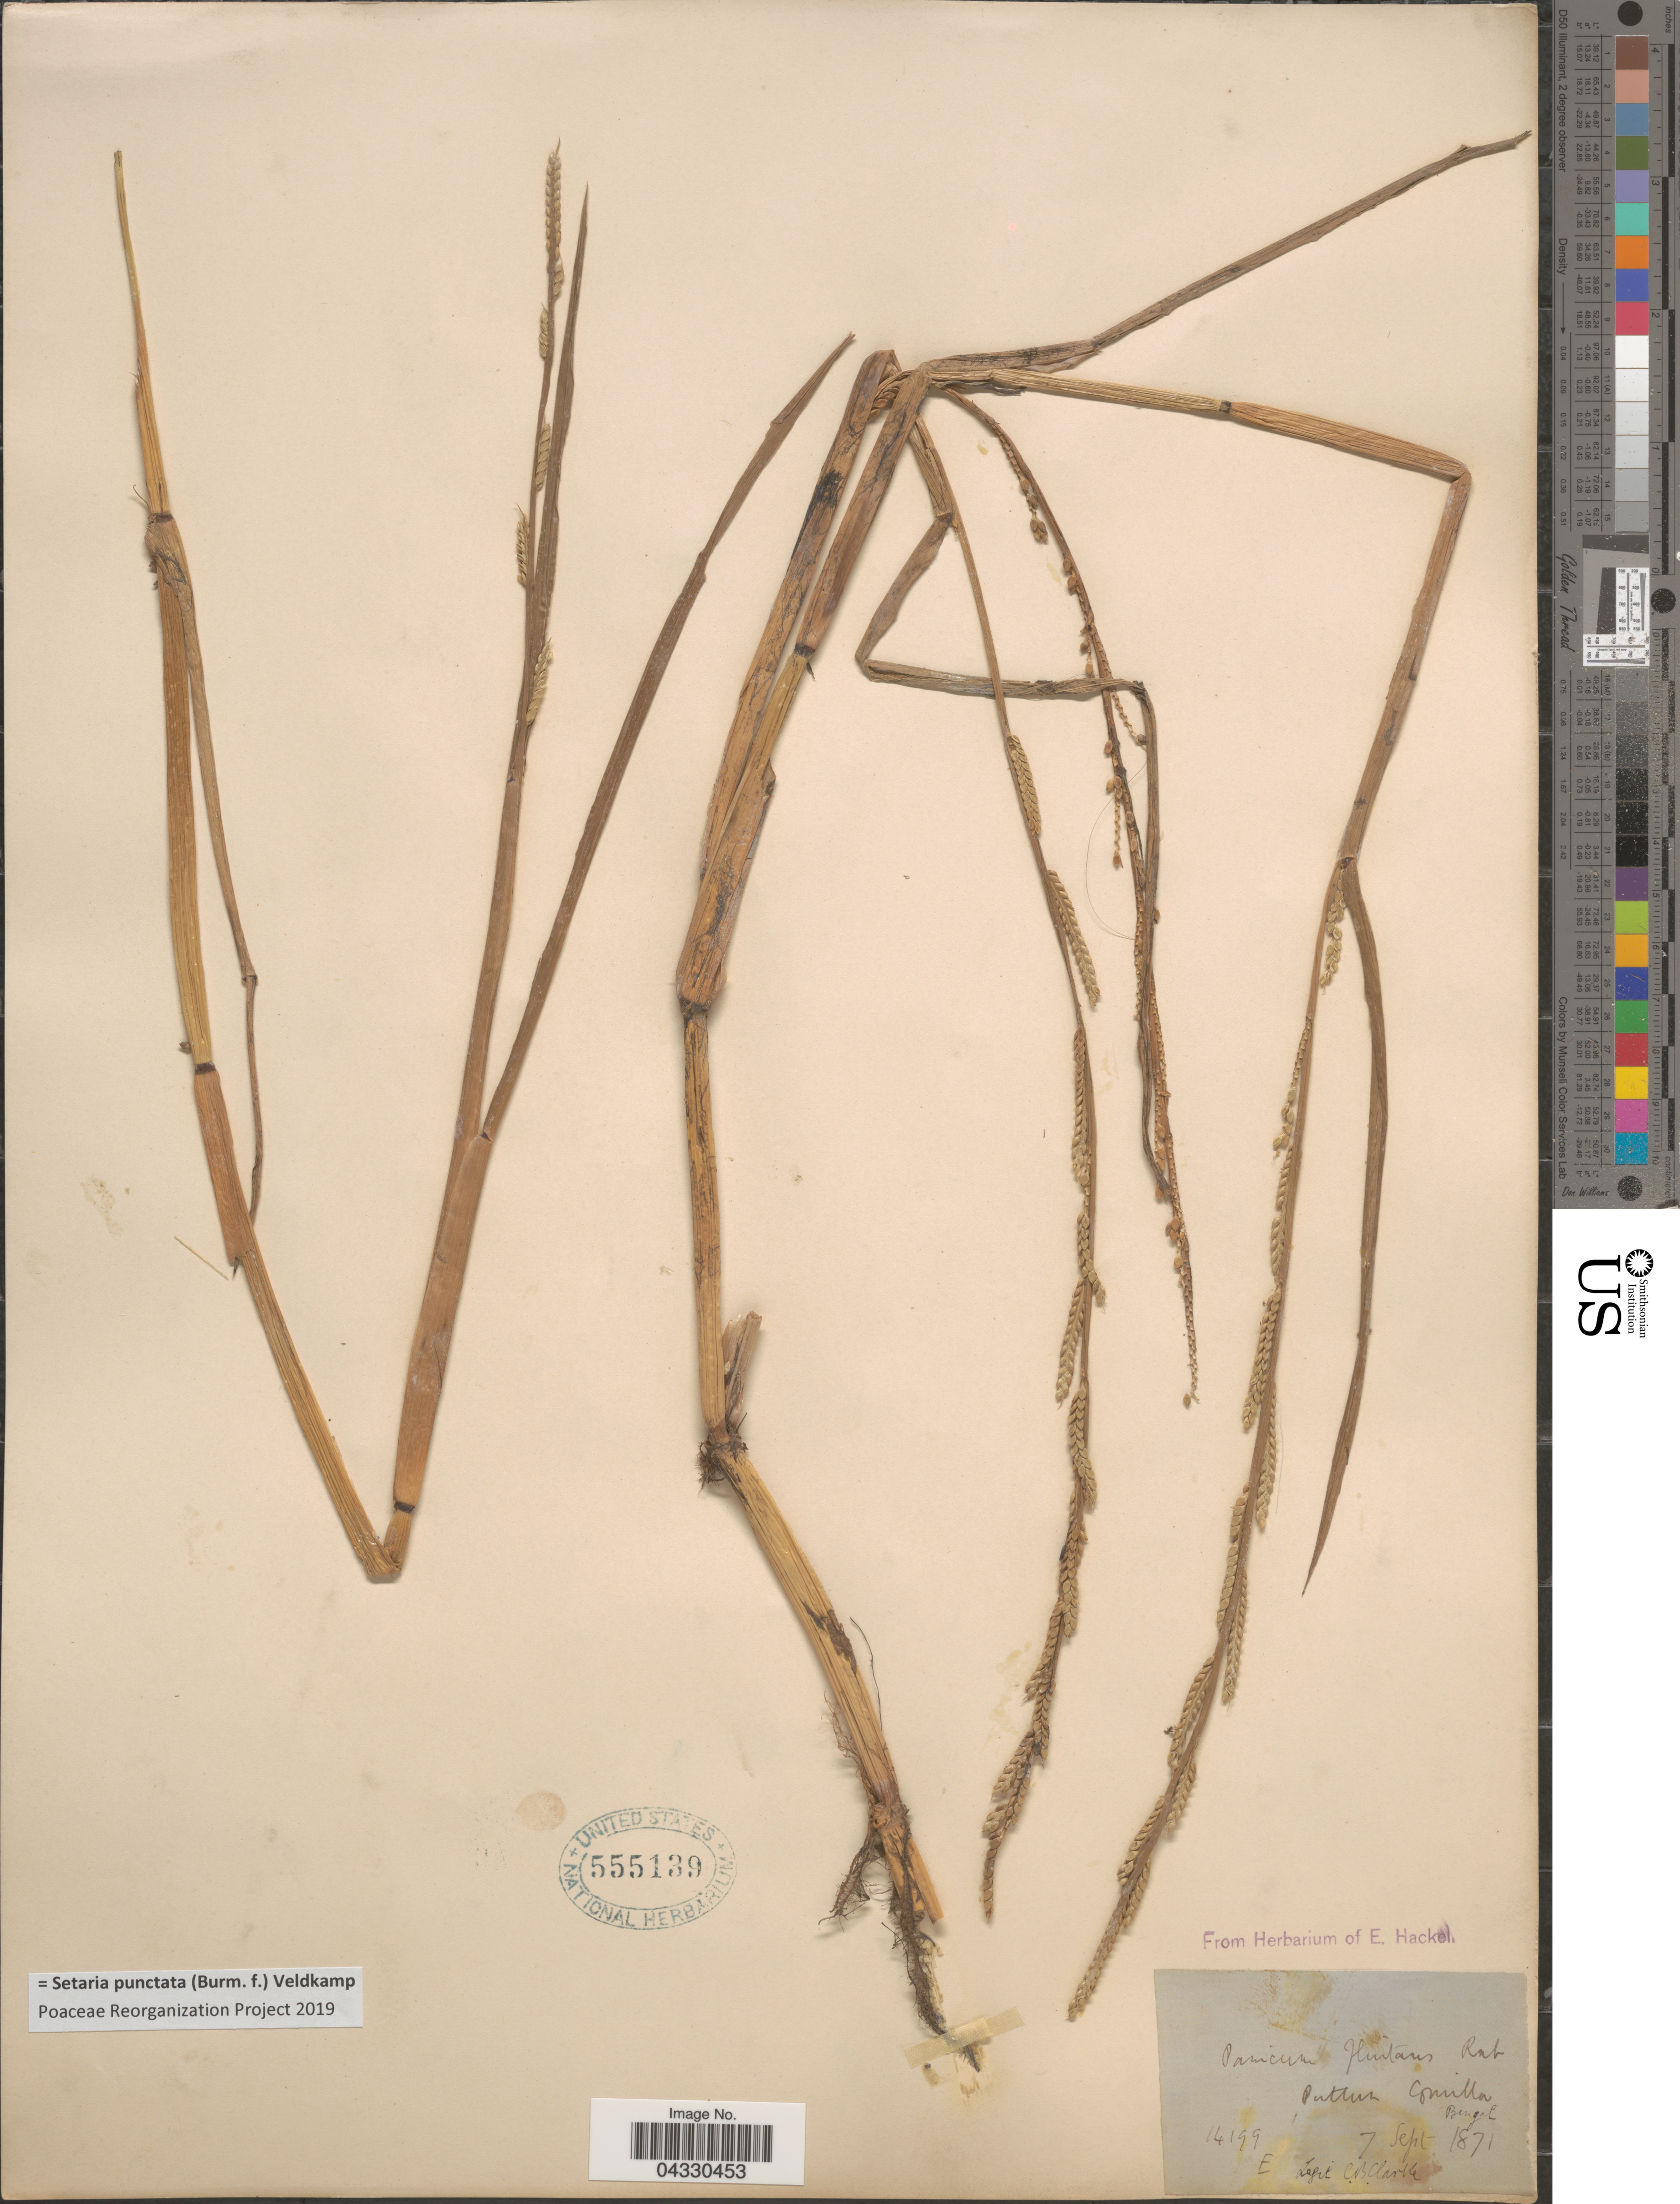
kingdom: Plantae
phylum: Tracheophyta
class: Liliopsida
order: Poales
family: Poaceae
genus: Setaria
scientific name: Setaria punctata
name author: (Burm. f.) Veldkamp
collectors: C. B. Clarke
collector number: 14199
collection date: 1871-09-07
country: Bangladesh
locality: Puttun Comilla. Bengal.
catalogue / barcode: US 555139